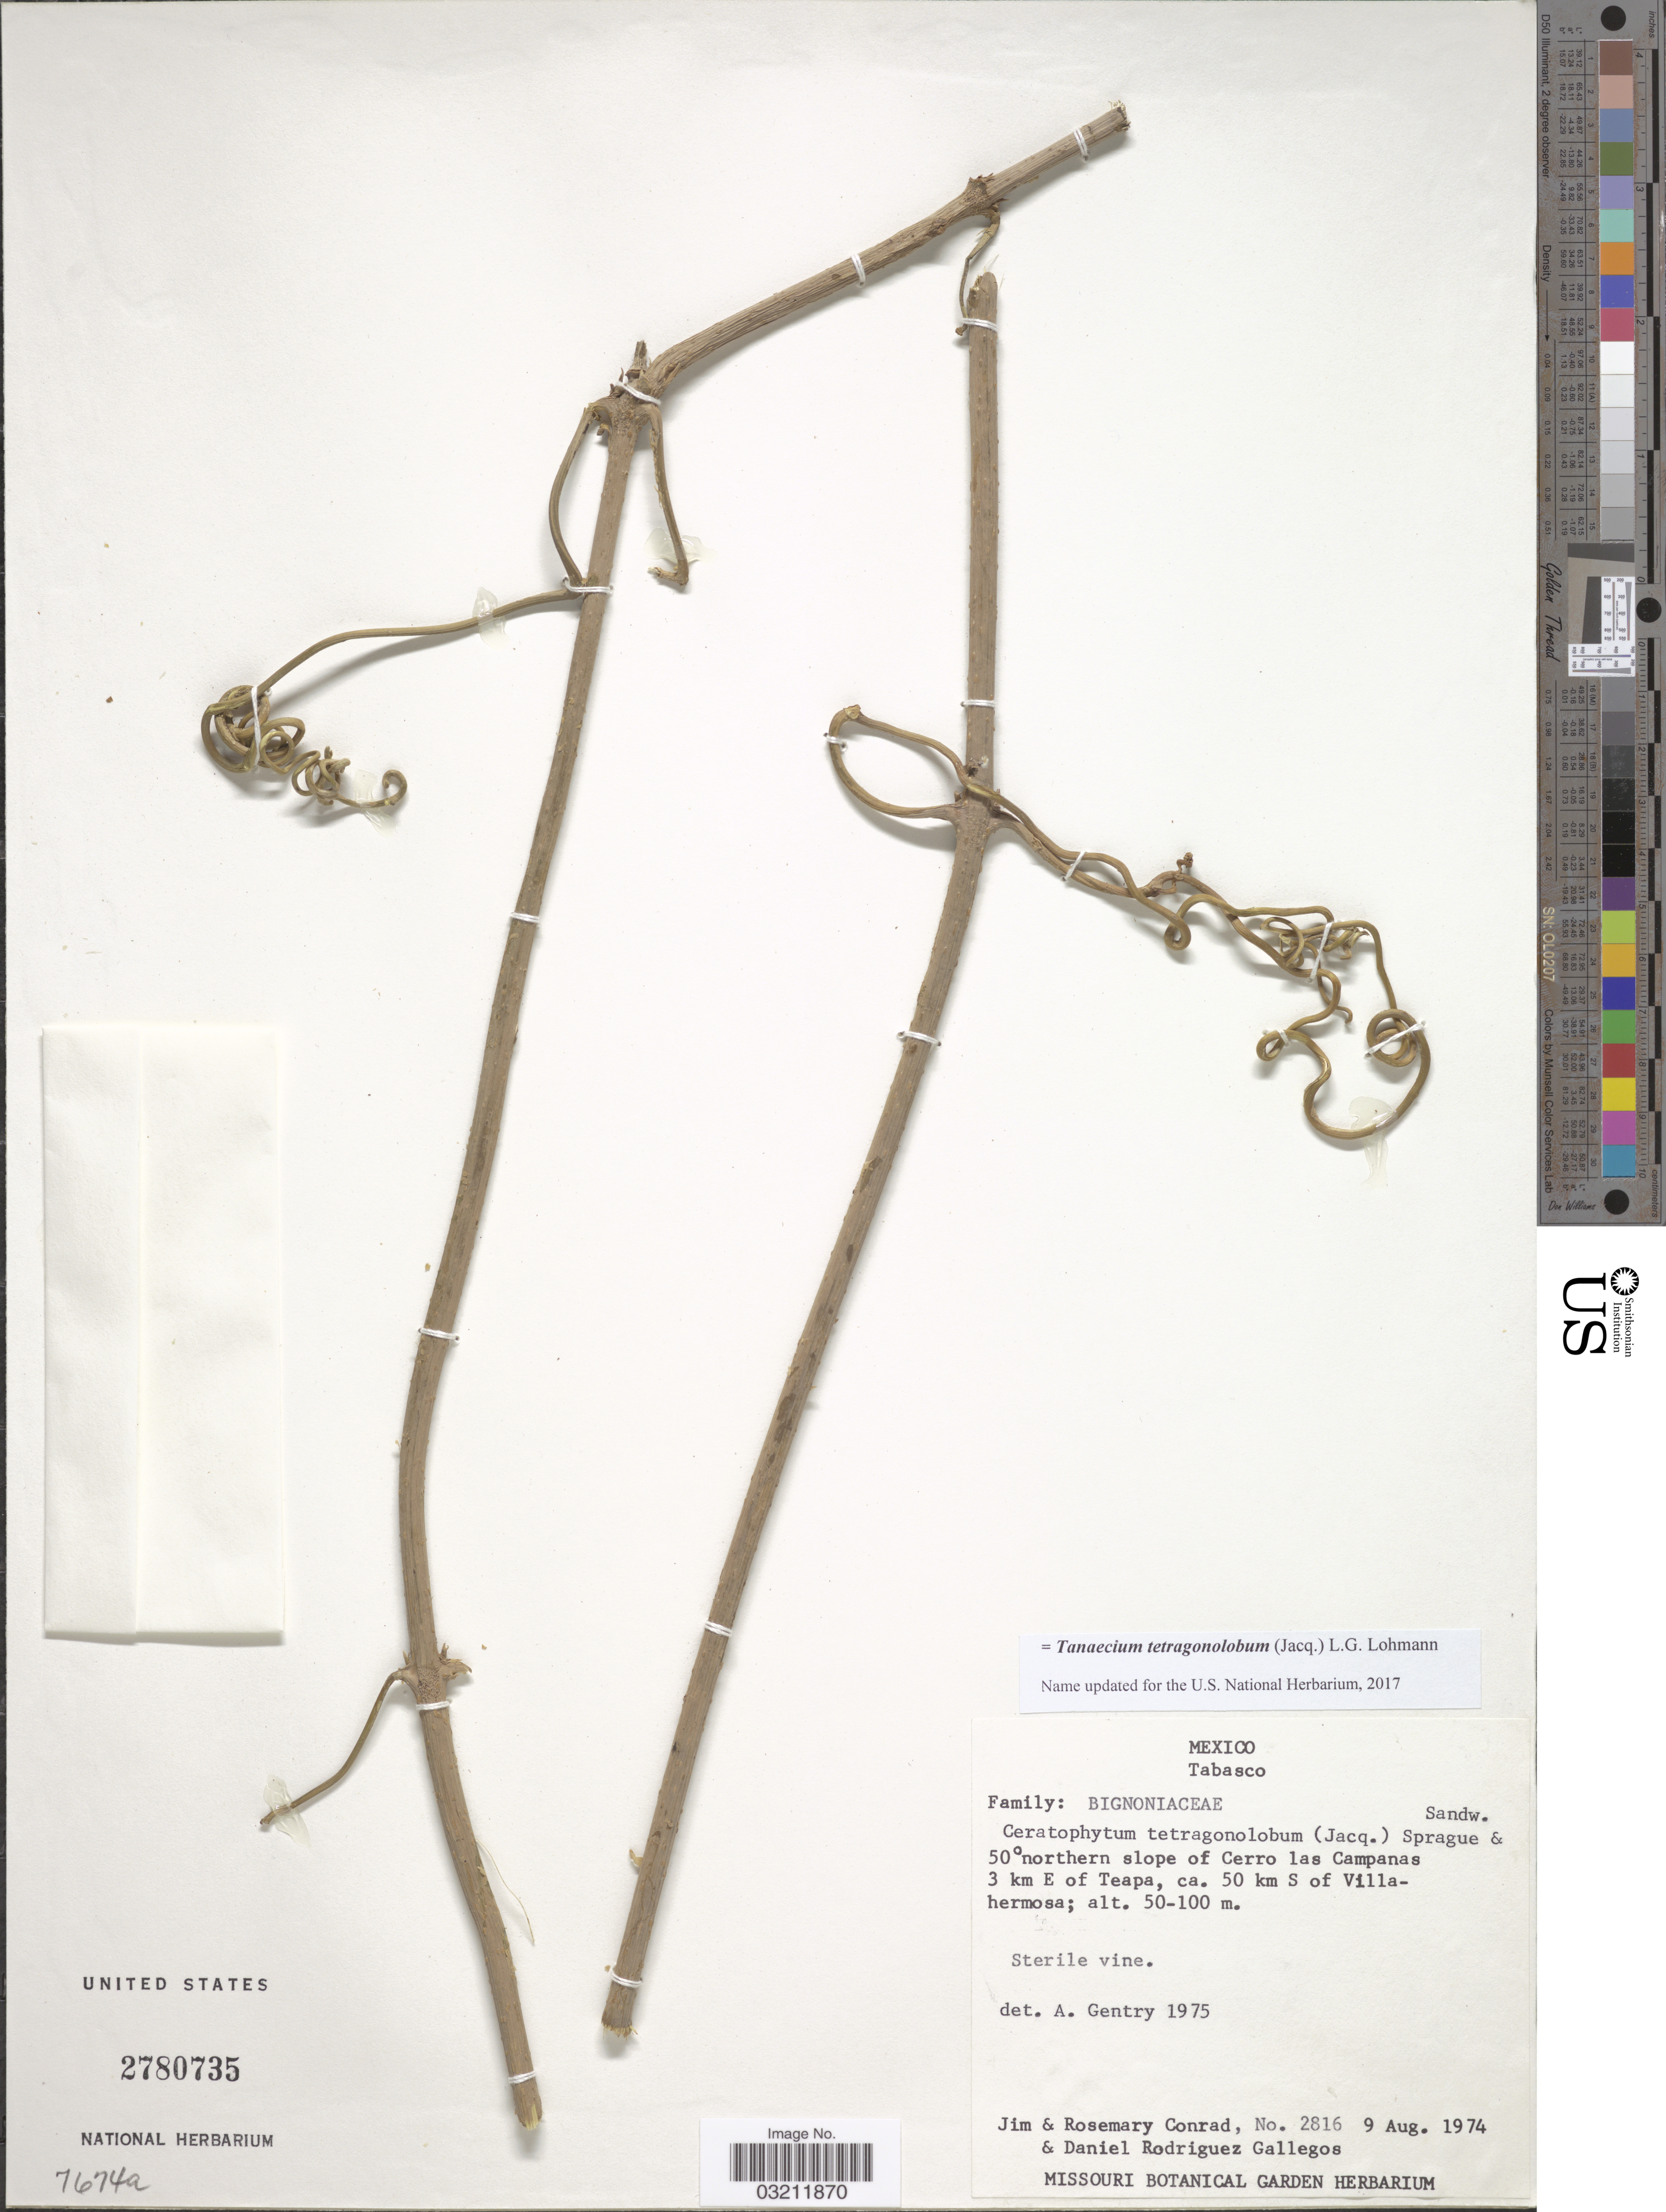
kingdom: Plantae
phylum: Tracheophyta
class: Magnoliopsida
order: Lamiales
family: Bignoniaceae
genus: Tanaecium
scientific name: Tanaecium tetragonolobum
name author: (Jacq.) L.G. Lohmann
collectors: J. Conrad, R. Conrad & Rodríguez Gallegos, D.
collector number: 2816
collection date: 1974-08-09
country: Mexico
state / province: Tabasco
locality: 50° northern slope of Cerro las Campanas, 3 km E of Teapa, ca. 50 km S of Villa-hermosa.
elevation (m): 50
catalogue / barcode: US 2780735